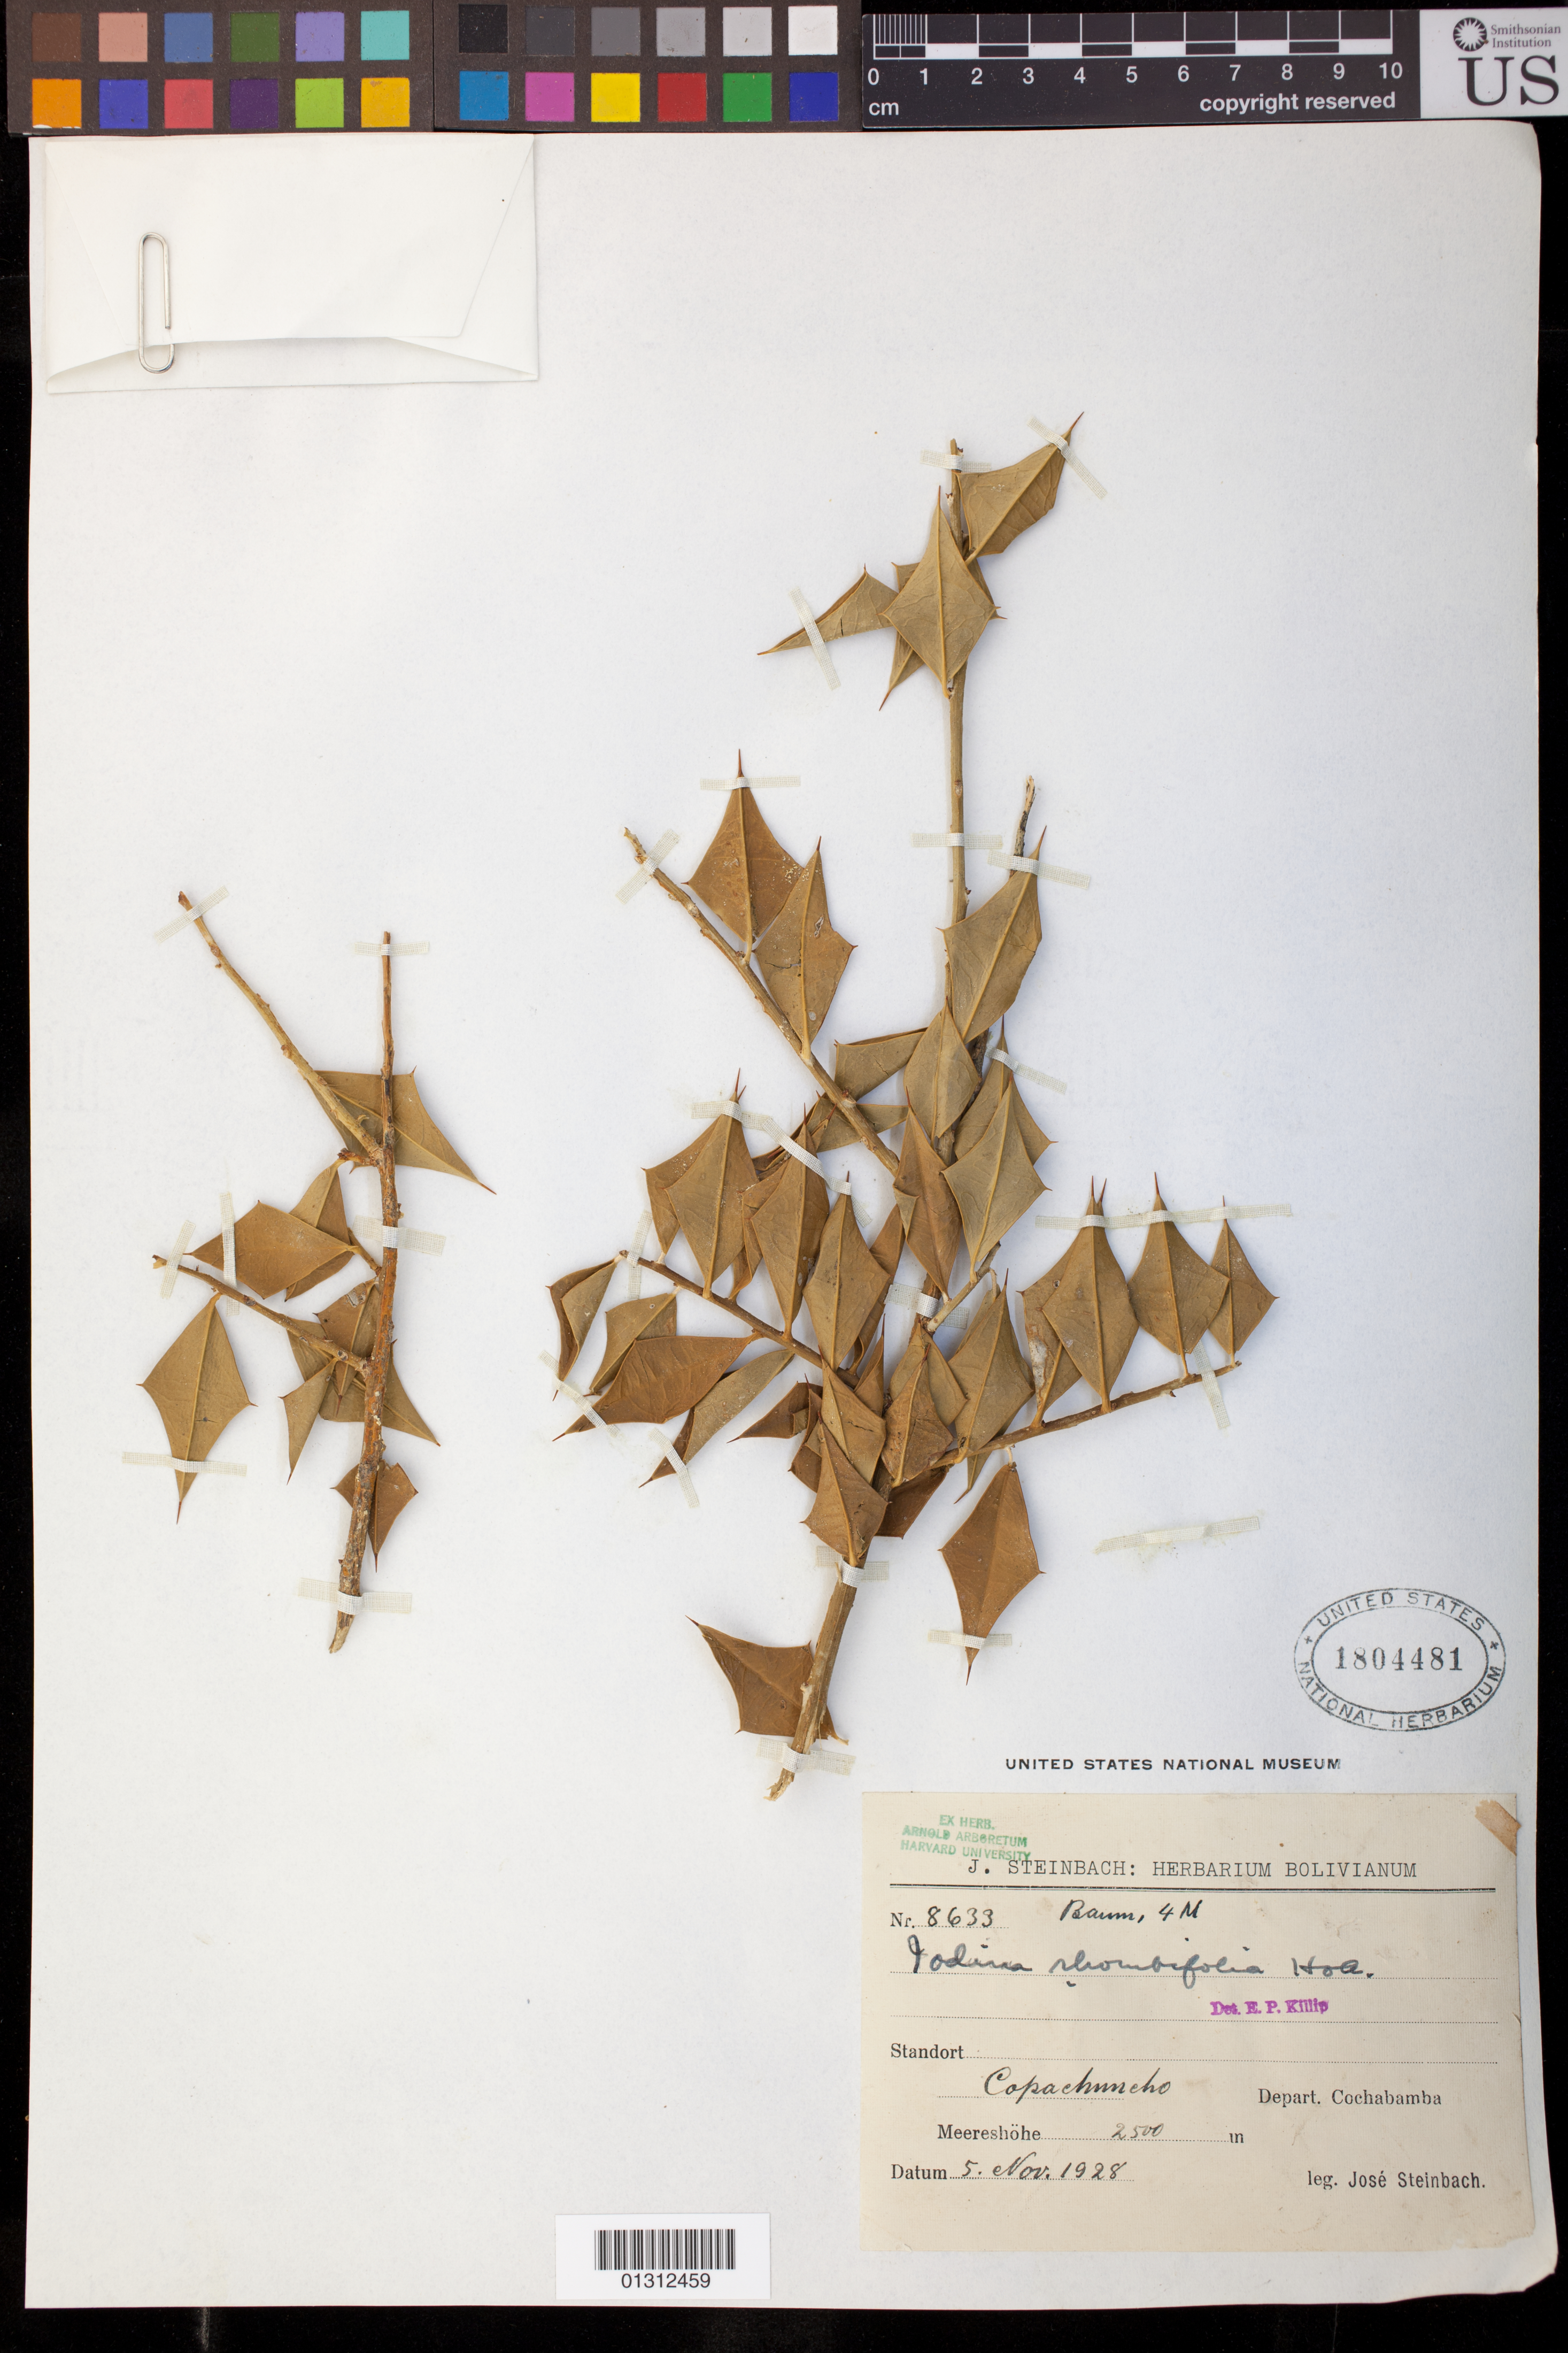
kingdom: Plantae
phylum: Tracheophyta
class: Magnoliopsida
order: Santalales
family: Cervantesiaceae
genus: Jodina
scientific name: Jodina rhombifolia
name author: (Hook. & Arn.) Reissek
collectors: J. Steinbach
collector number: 8633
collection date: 1928-11-05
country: Bolivia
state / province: Cochabamba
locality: Copachuncho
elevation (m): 2500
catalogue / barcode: US 1804481